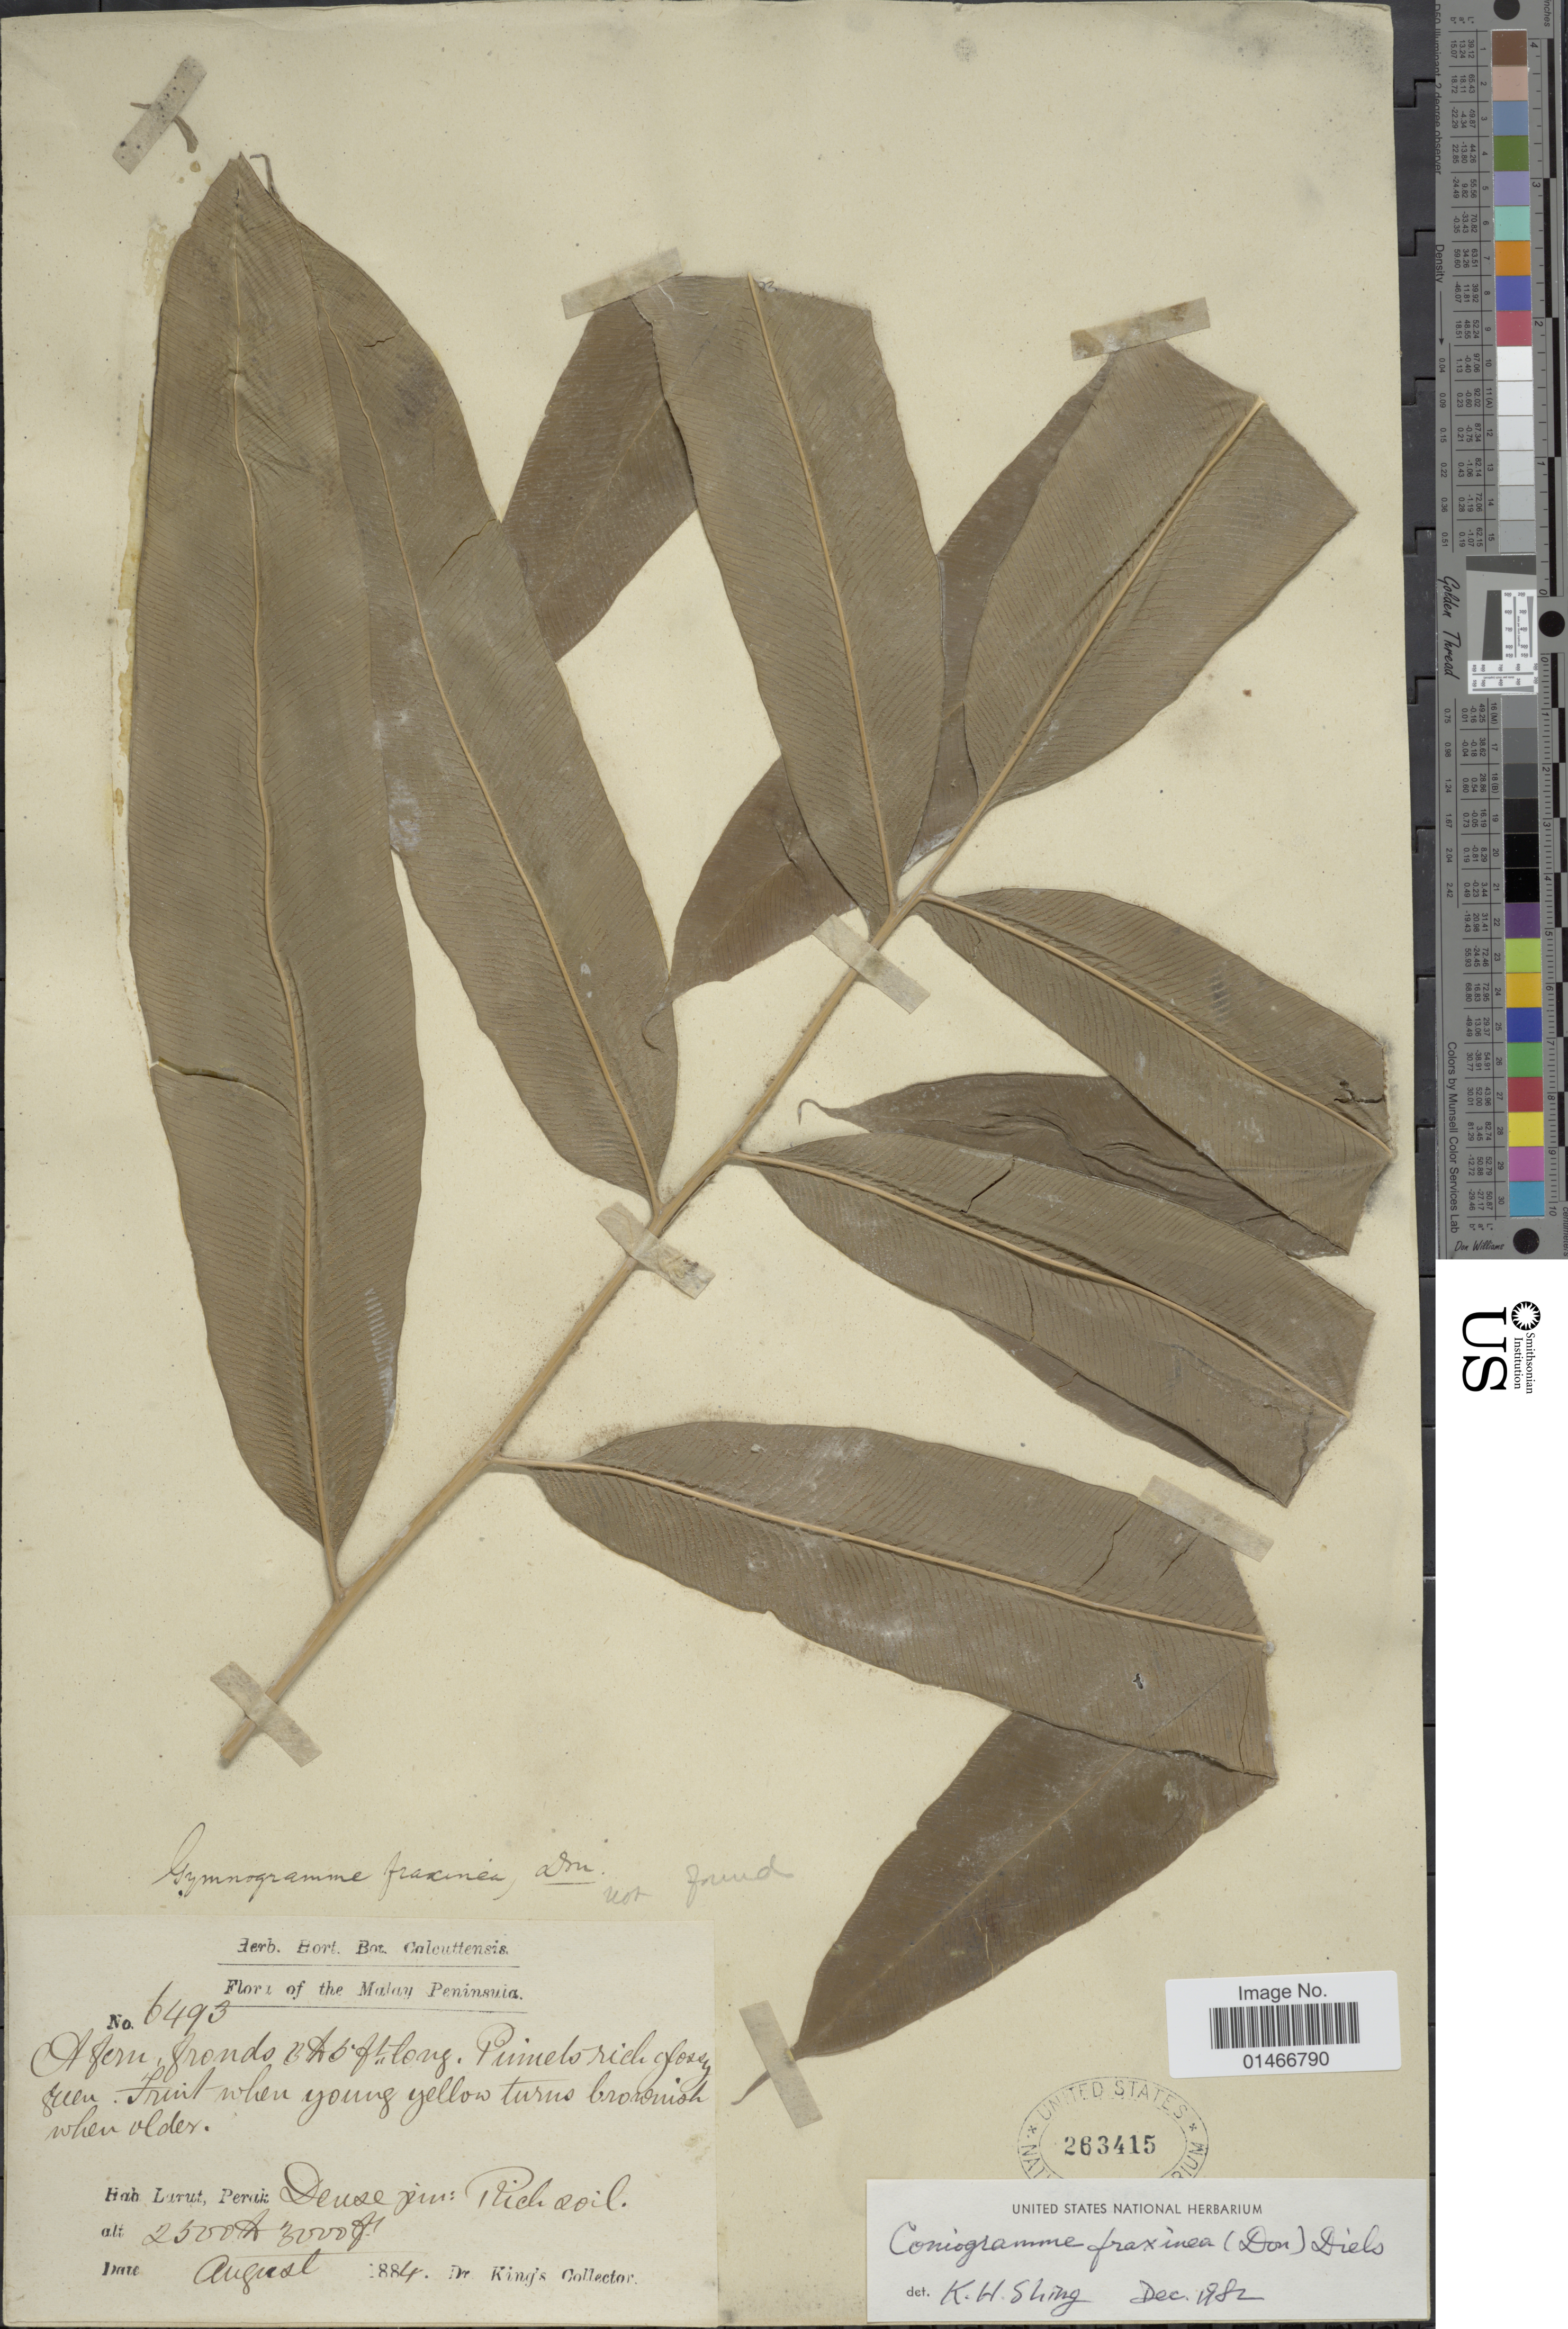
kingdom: Plantae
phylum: Tracheophyta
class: Polypodiopsida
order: Polypodiales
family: Pteridaceae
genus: Coniogramme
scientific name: Coniogramme fraxinea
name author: (D. Don) Diels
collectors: Dr. King's collector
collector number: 6493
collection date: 1884-08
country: Malaysia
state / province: Perak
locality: The Malay Peninsula. Hab, Larut, Perak: Dense jun. Rich soil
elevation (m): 762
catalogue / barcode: US 263415